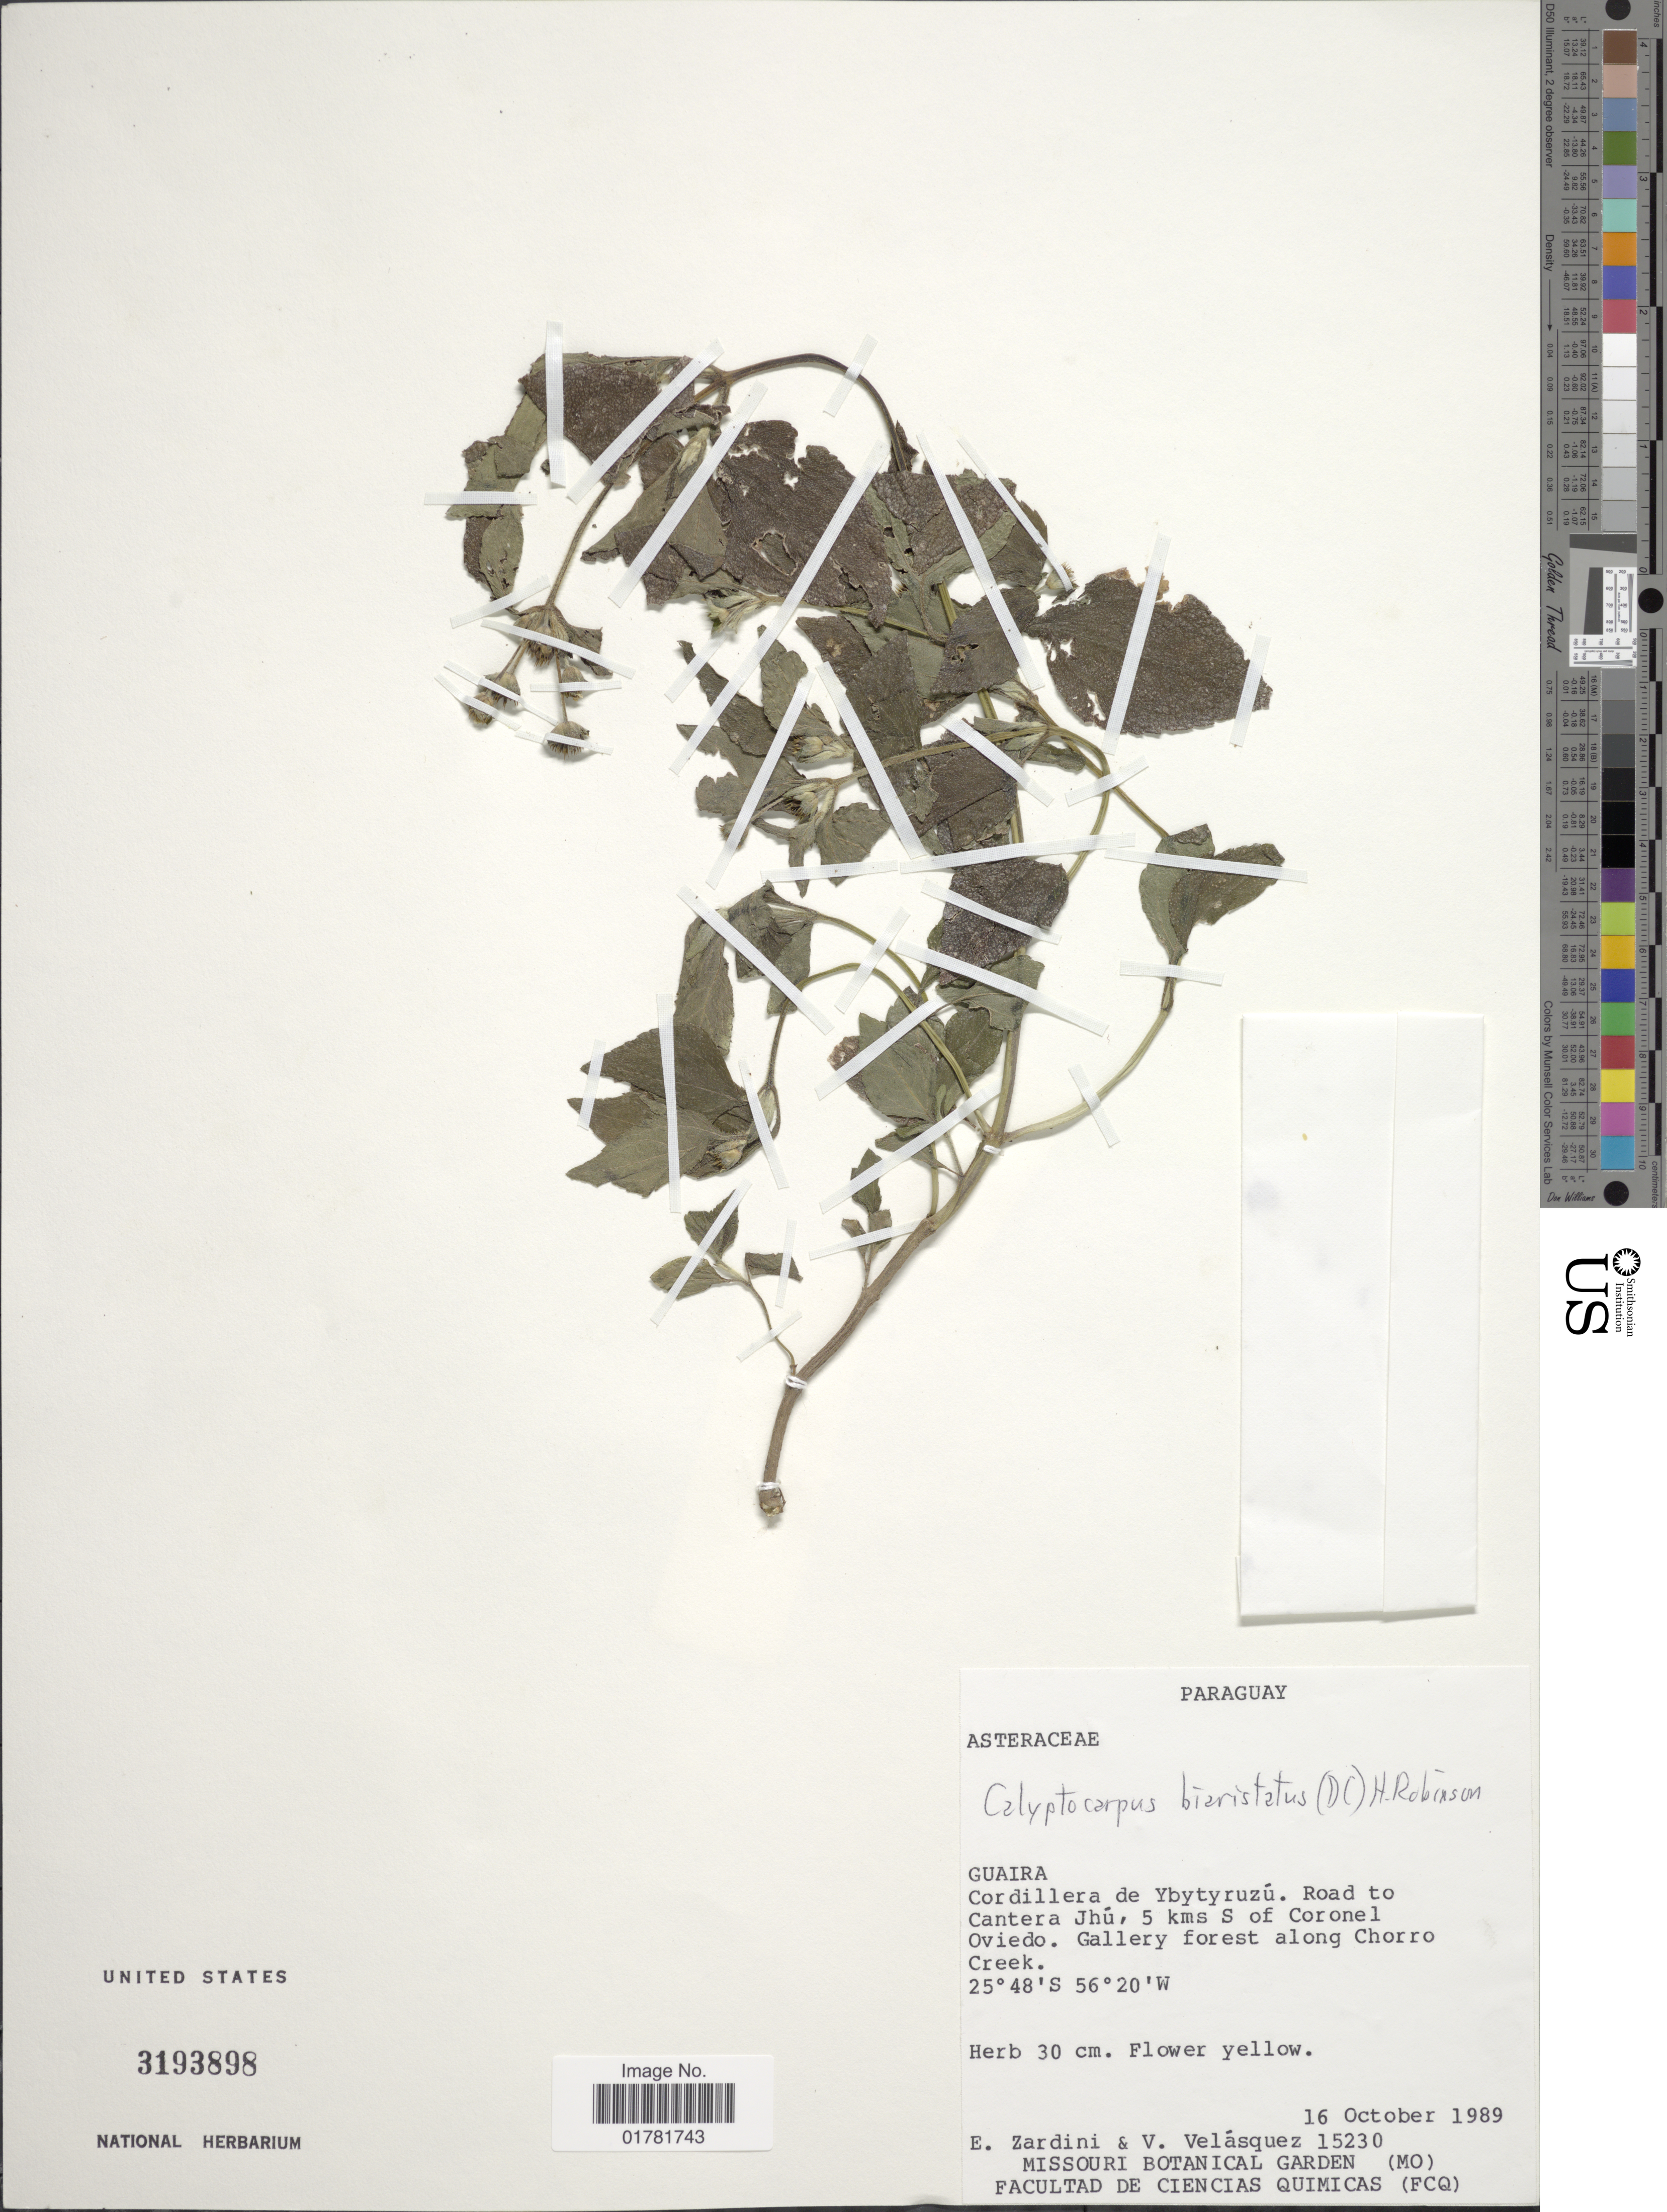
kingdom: Plantae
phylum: Tracheophyta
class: Magnoliopsida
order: Asterales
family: Asteraceae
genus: Calyptocarpus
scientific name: Calyptocarpus baristatus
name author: (DC.) H. Rob.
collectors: E. M. Zardini & V. Velásquez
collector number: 15230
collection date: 1989-10-16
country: Paraguay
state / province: Guaira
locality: Cordillera de Ybytyruzú. Road to Cantera Jhú, 5 kms S of Coronel Oviedo. Gallery forest along Chorro Creek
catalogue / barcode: US 3193898